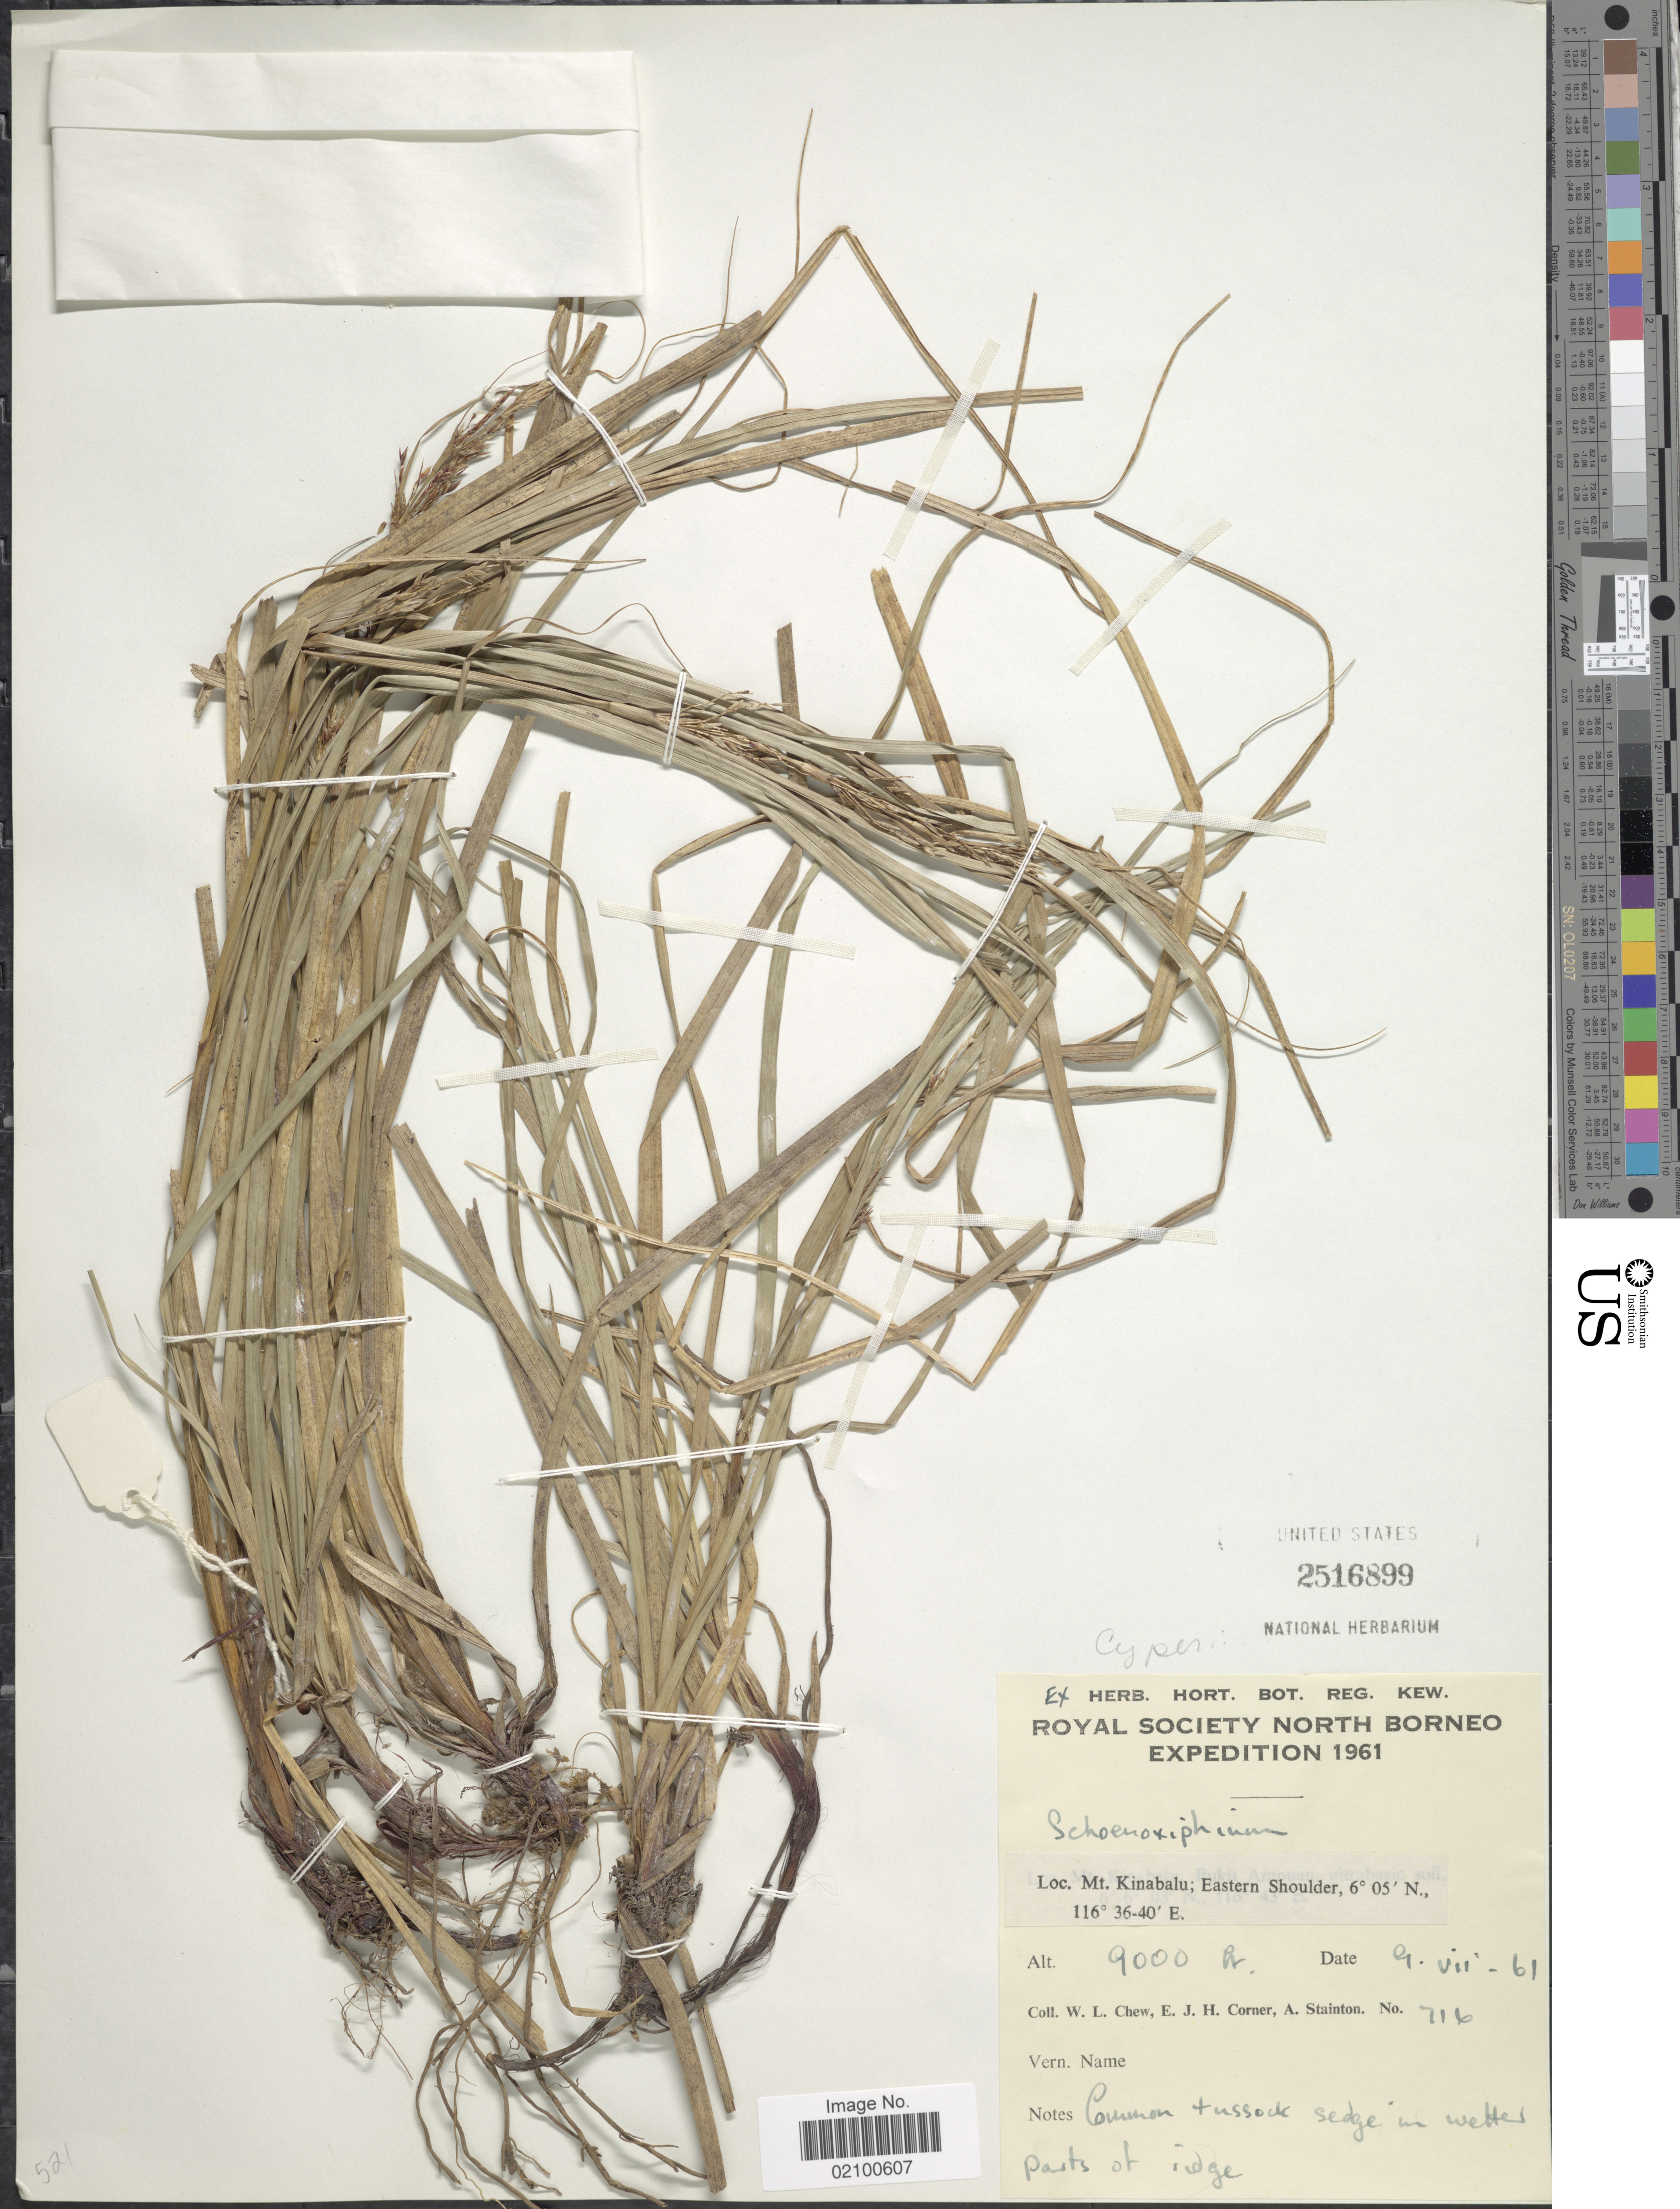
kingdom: Plantae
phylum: Tracheophyta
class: Liliopsida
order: Poales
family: Cyperaceae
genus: Carex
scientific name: Carex verticillata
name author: Zoll. & Moritzi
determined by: Kern, J. H.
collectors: W. Chew, E. Corner & A. Stainton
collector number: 716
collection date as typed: Transcribed d/m/y: 9/7/61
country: Malaysia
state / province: Sabah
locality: North Borneo, Mt. Kinabalu, Eastern Shoulder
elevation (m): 2743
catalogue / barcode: US 2516899